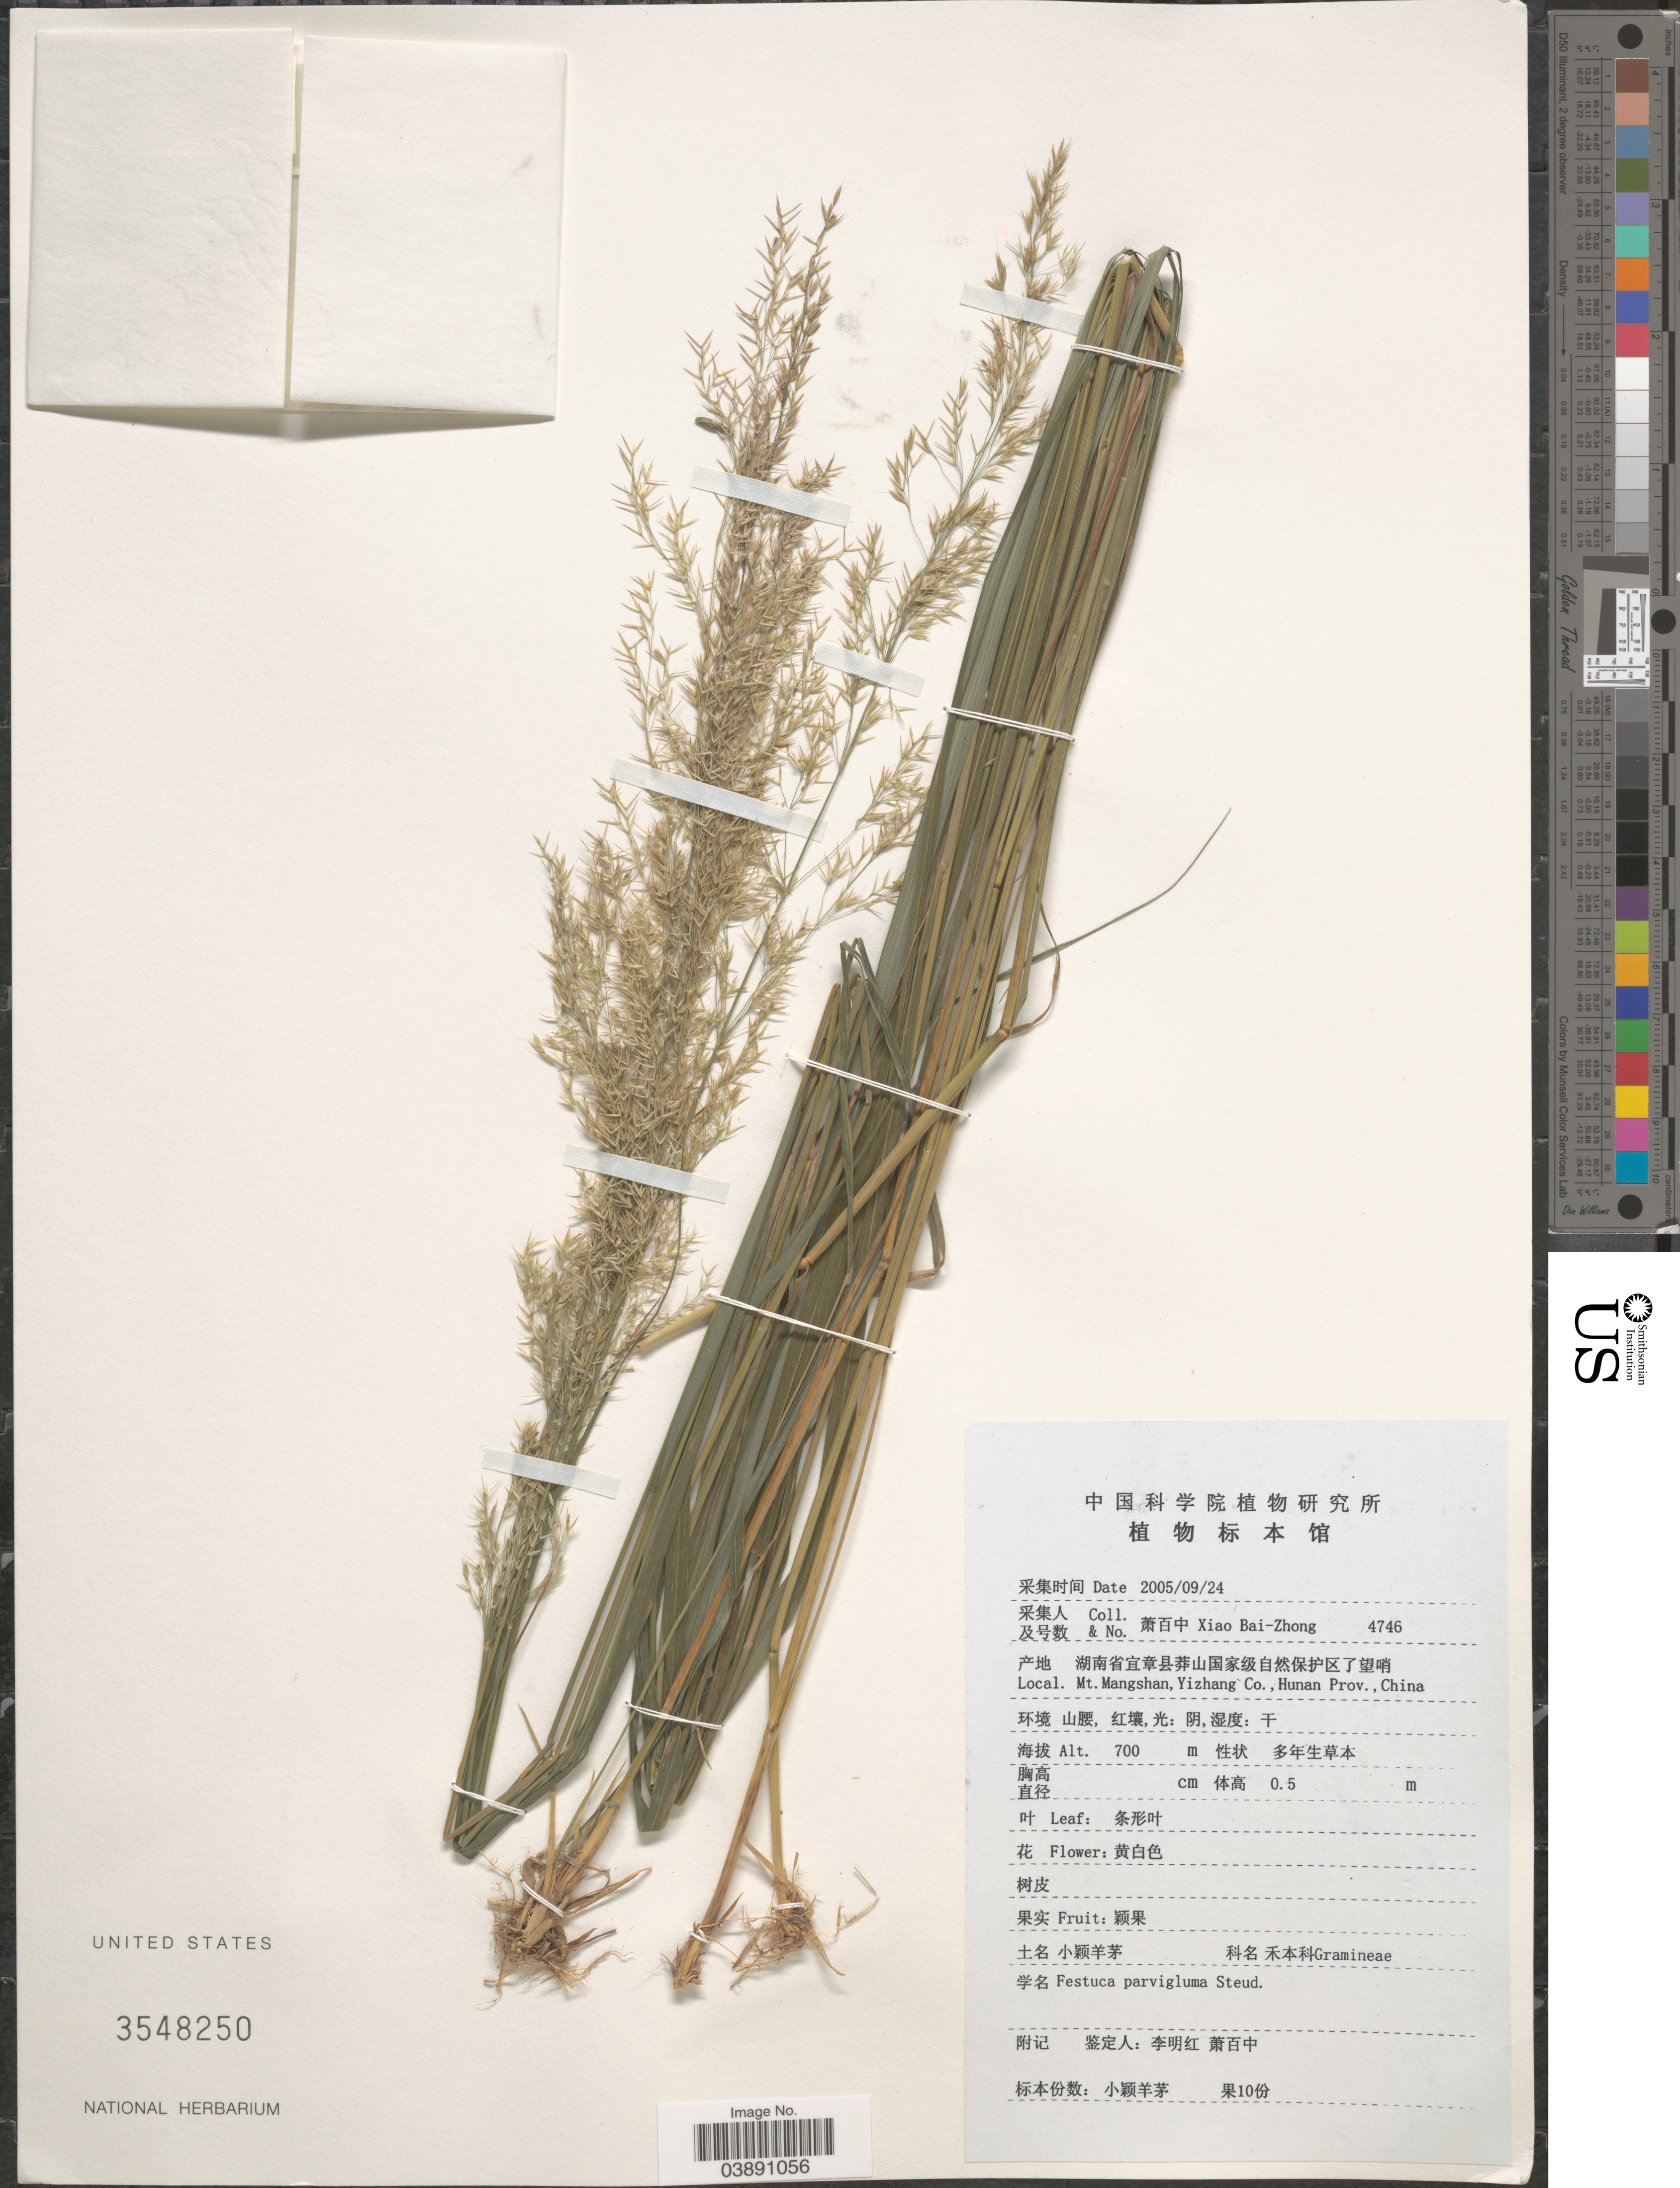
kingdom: Plantae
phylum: Tracheophyta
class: Liliopsida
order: Poales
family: Poaceae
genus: Festuca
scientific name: Festuca parvigluma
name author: Steud.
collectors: B. Z. Xiao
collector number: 4746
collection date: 2005-09-24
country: China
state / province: Hunan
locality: Mt. Mangshan, Yizhang Co.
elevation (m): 700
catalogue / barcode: US 3548250